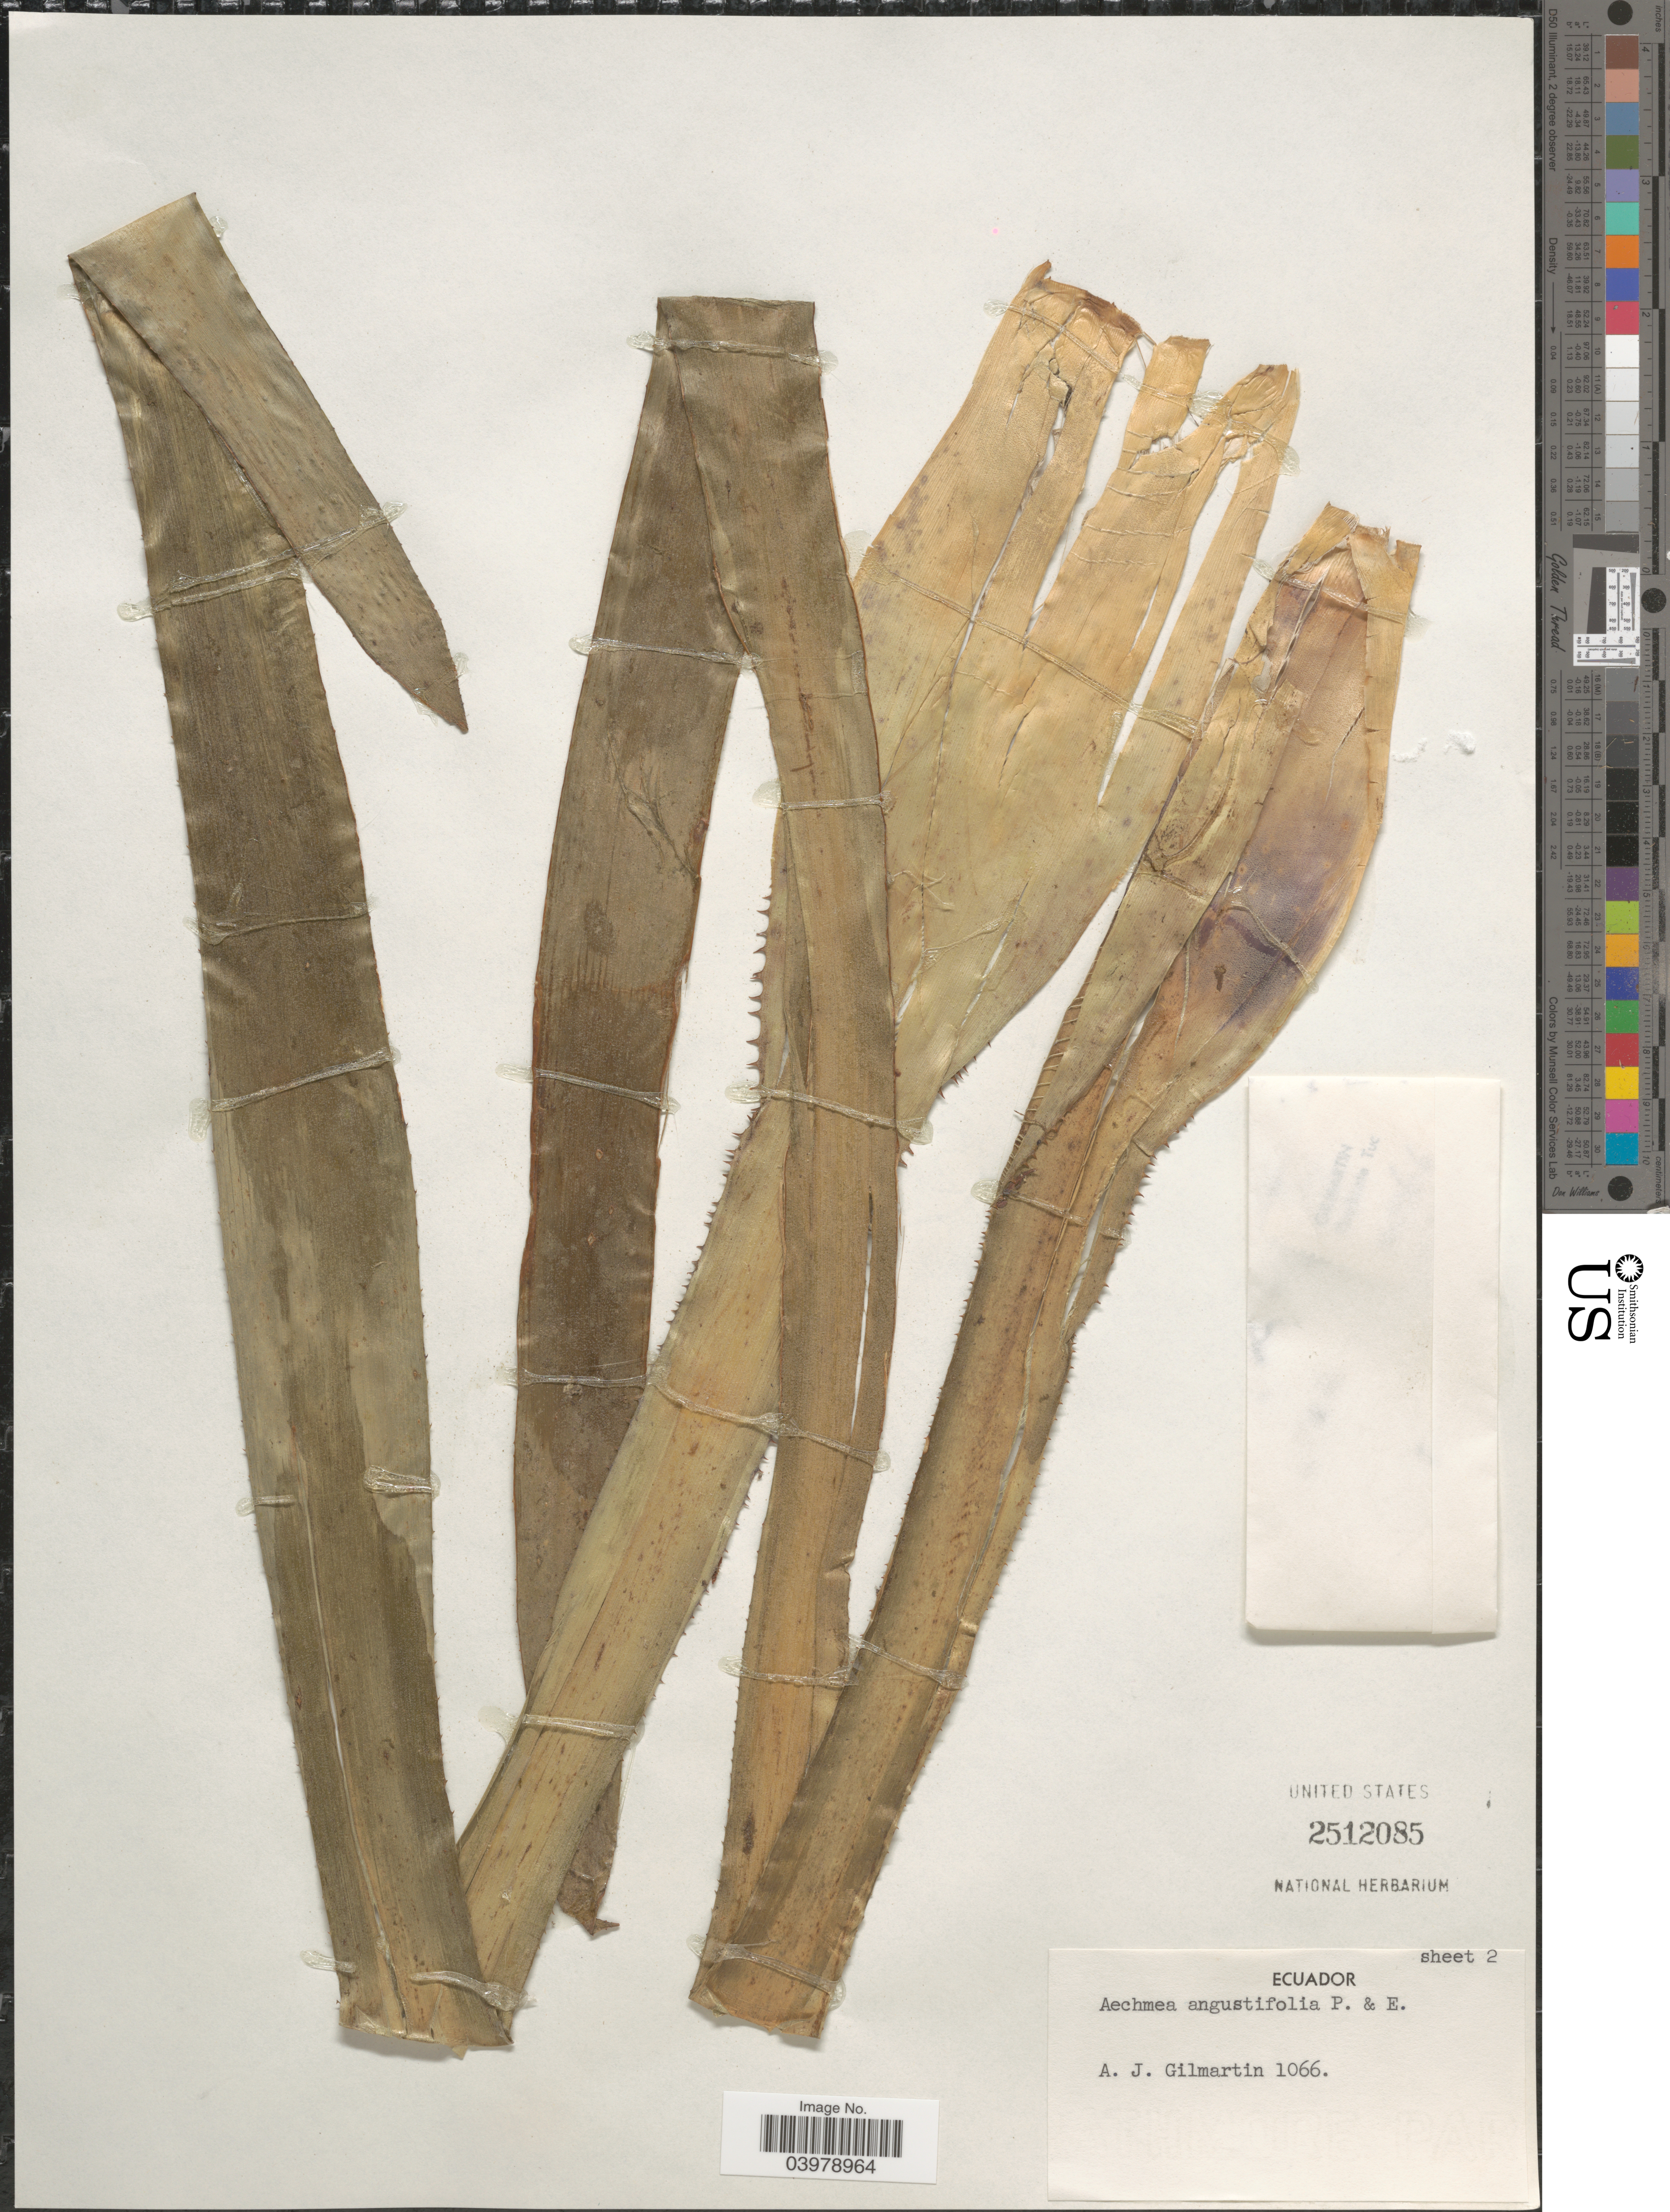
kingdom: Plantae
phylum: Tracheophyta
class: Liliopsida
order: Poales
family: Bromeliaceae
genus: Aechmea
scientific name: Aechmea angustifolia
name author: Poepp. & Endl.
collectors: A. J. Gilmartin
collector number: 1066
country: Ecuador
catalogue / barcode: US 2512085